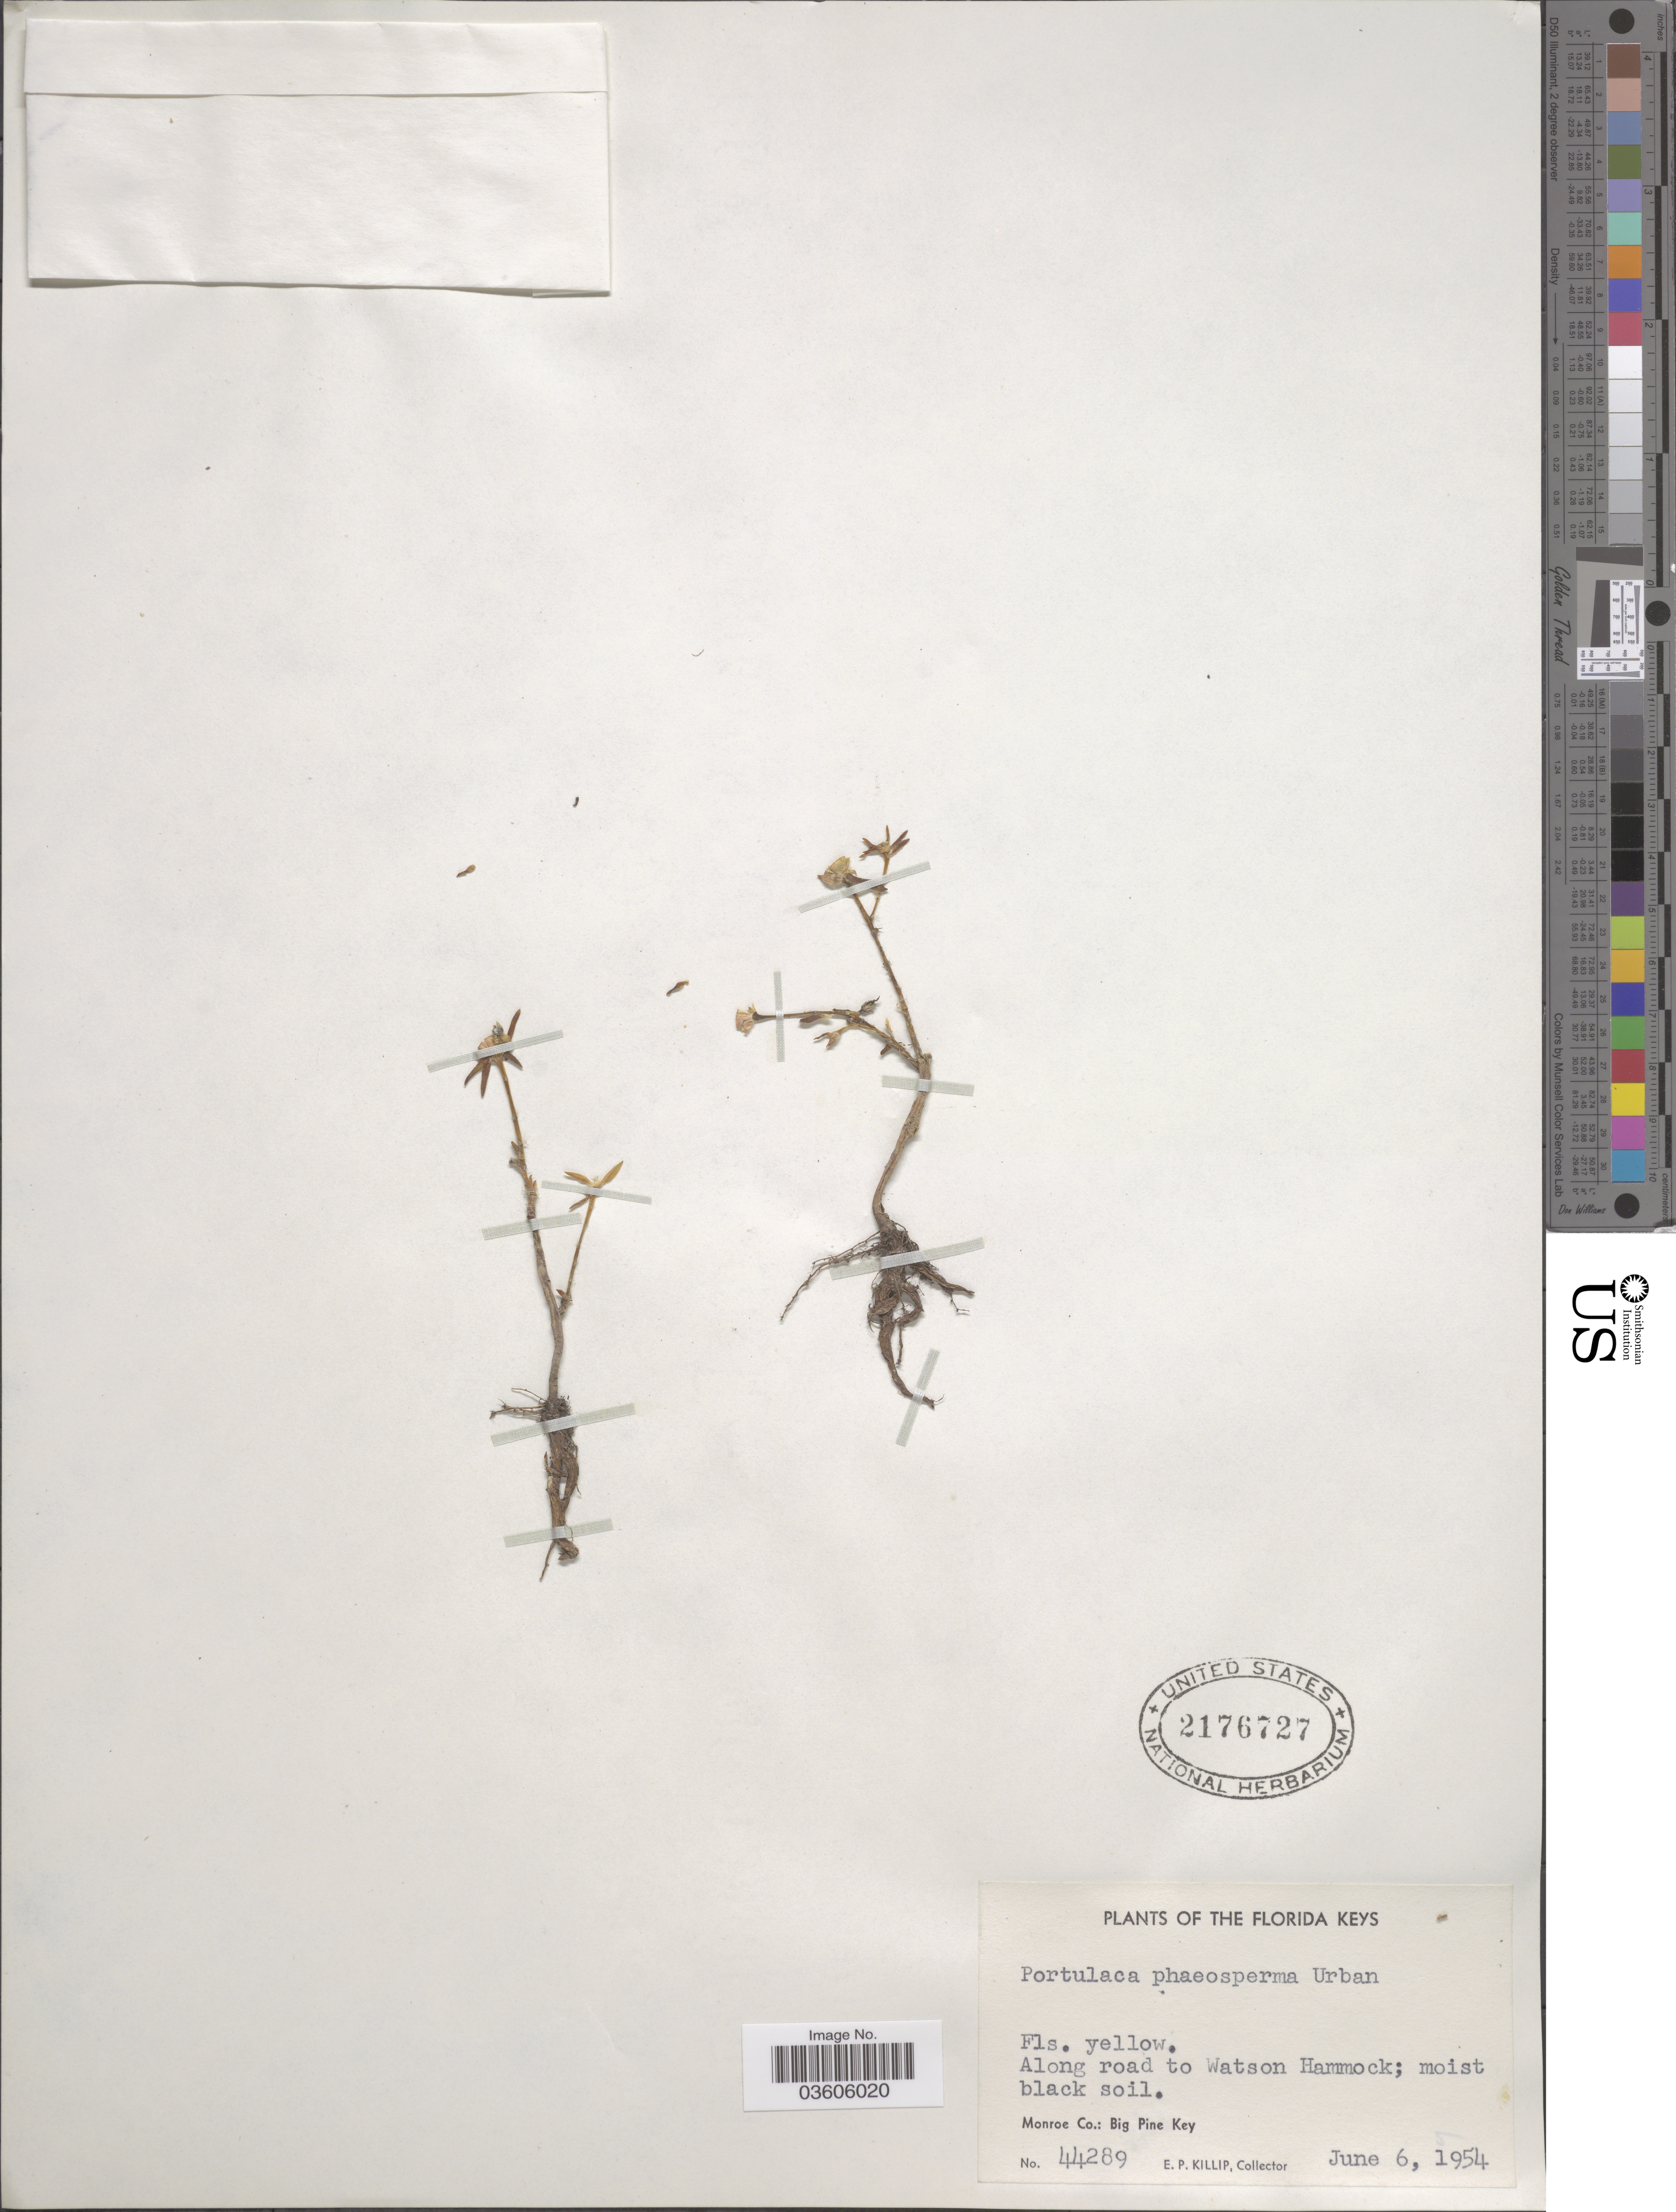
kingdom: Plantae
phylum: Tracheophyta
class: Magnoliopsida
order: Caryophyllales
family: Portulacaceae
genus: Portulaca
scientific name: Portulaca phaeosperma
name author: Urb.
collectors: E. P. Killip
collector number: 44289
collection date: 1954-06-06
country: United States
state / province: Florida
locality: The Florida Keys. Along road to Watson Hammock. Monroe Co.: Big Pine Key.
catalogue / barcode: US 2176727